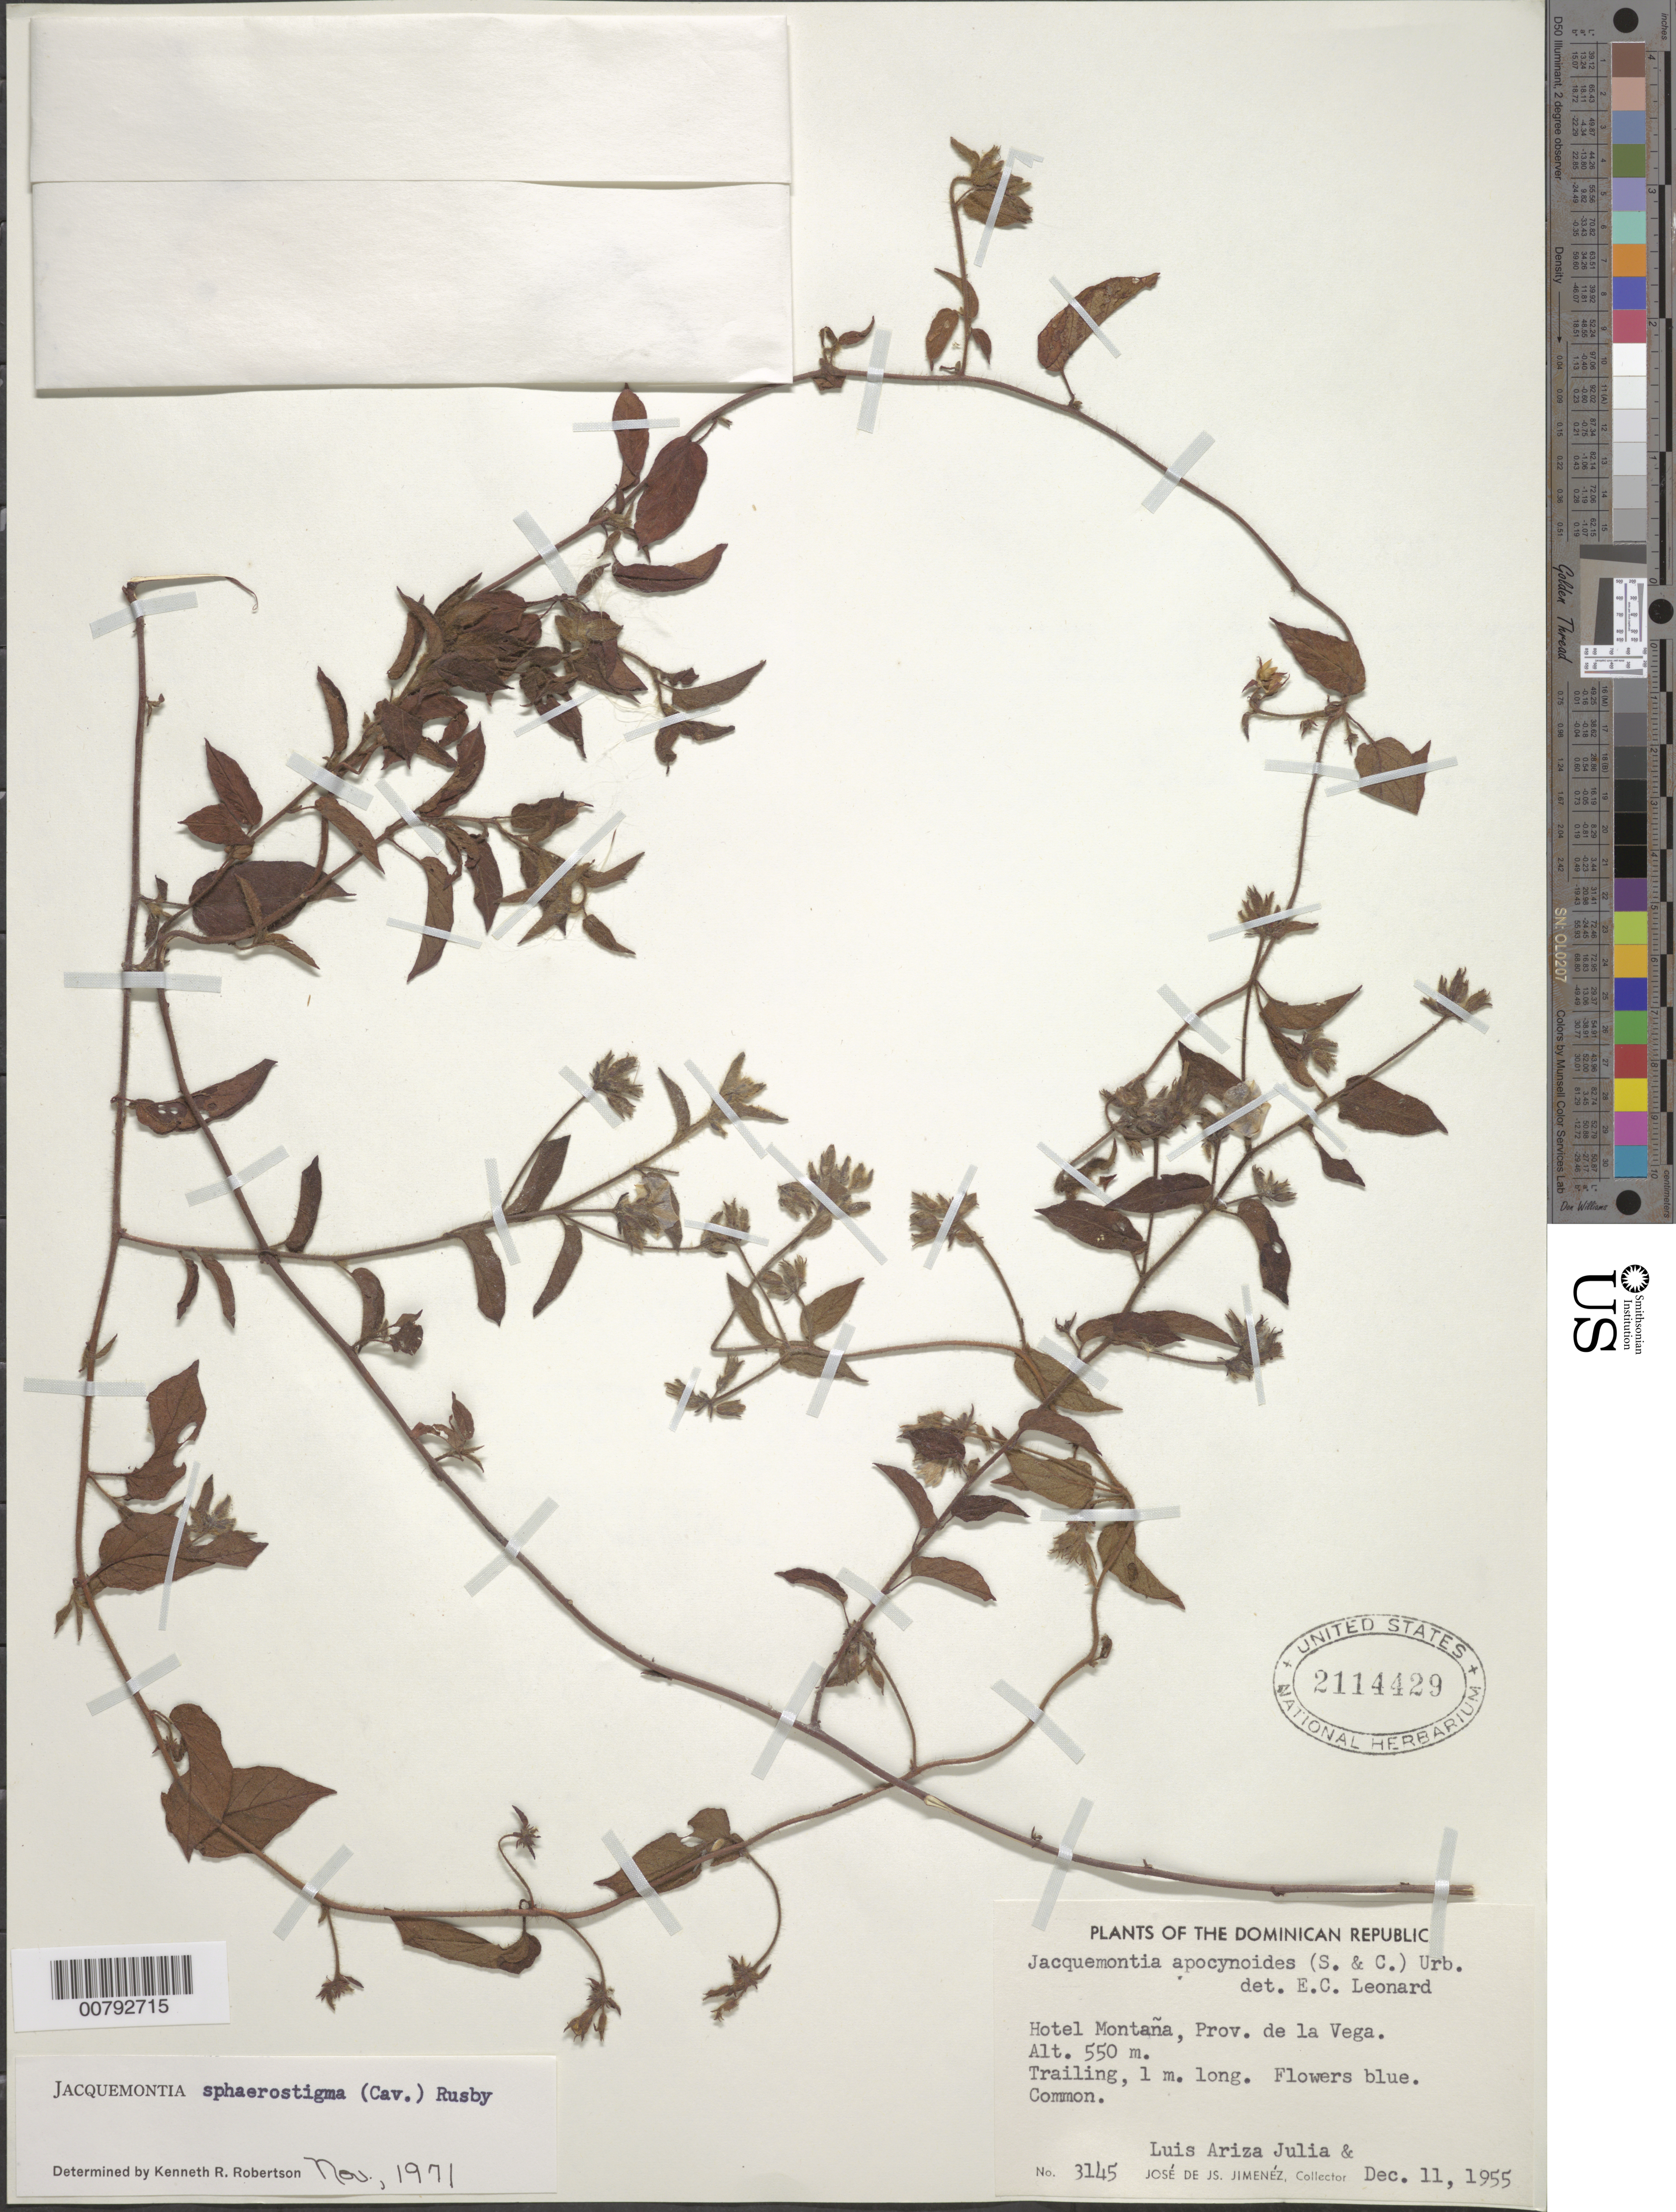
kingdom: Plantae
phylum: Tracheophyta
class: Magnoliopsida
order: Solanales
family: Convolvulaceae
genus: Jacquemontia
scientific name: Jacquemontia spharostigma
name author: (Cav.) Rusby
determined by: Robertson, K. R.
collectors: L. Ariza-Julia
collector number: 3145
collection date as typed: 11 Dec 1955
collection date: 1955-12-11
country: Dominican Republic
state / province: La Vega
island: Hispaniola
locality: Hotel Montaña.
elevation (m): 550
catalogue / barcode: US 2114429